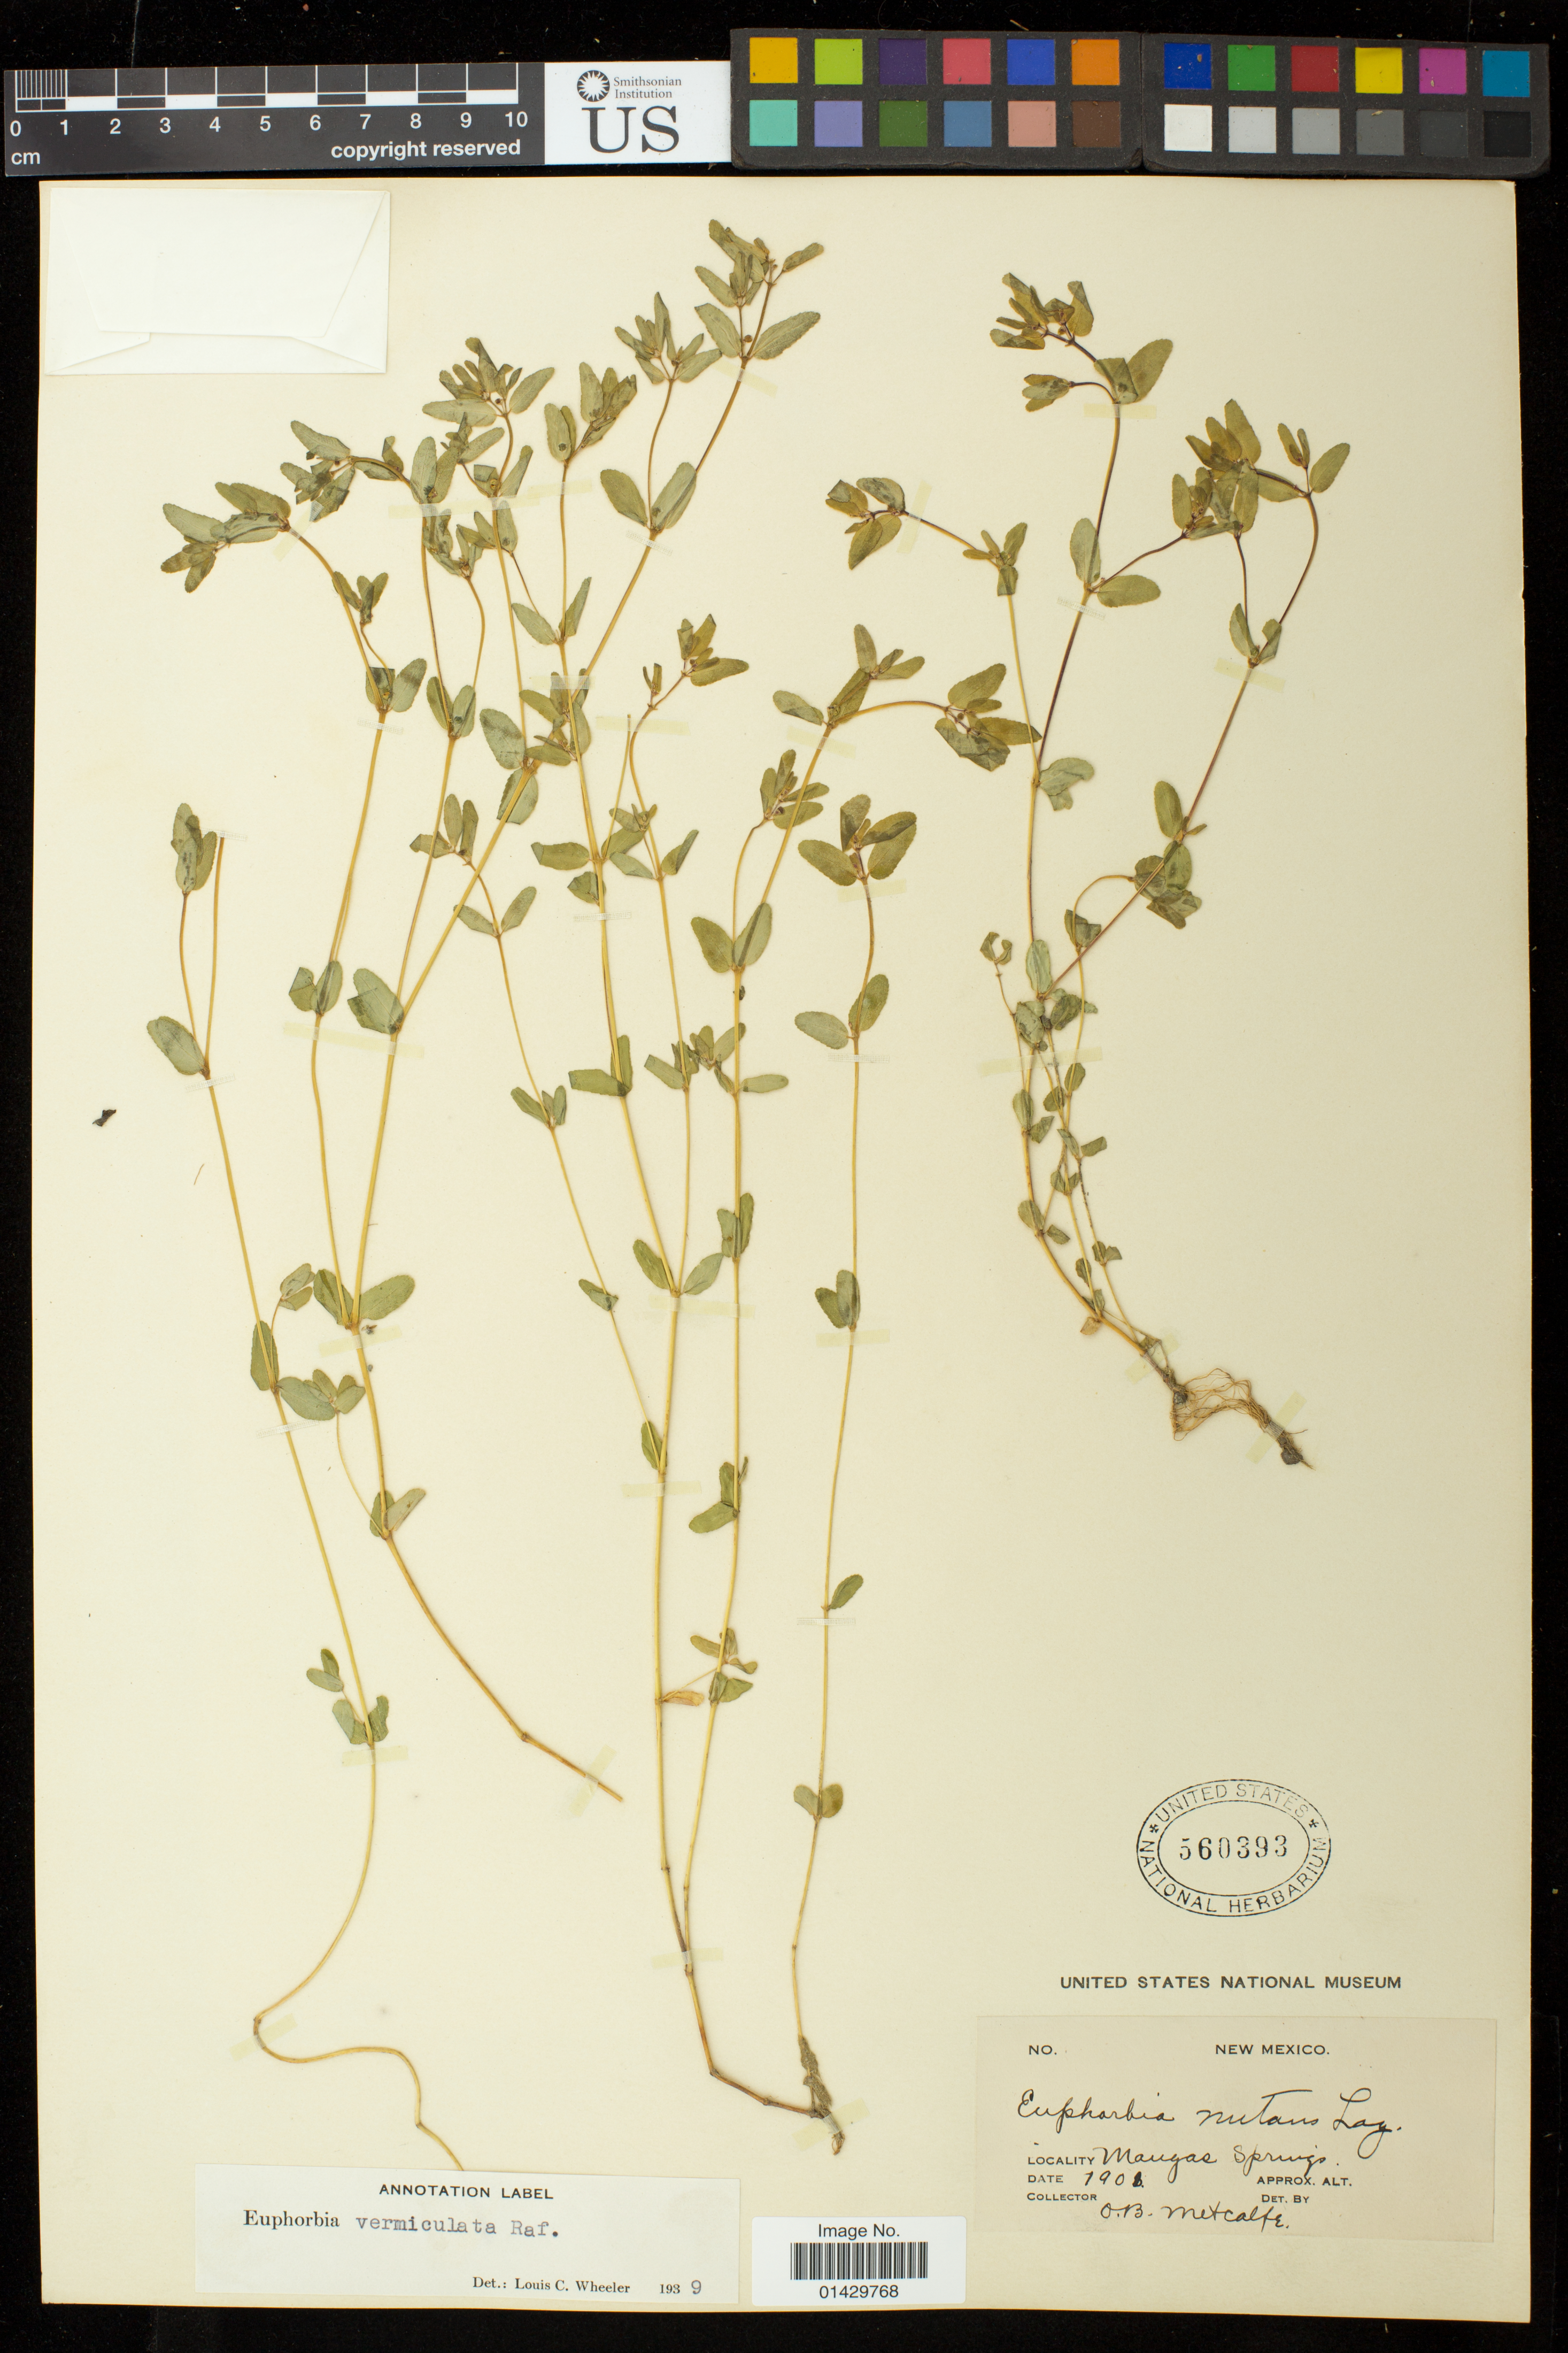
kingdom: Plantae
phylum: Tracheophyta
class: Magnoliopsida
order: Malpighiales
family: Euphorbiaceae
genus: Euphorbia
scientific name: Euphorbia vermiculata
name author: Raf.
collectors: O. Metcalf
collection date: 1901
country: United States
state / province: New Mexico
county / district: Grant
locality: Mangus Springs, New Mexico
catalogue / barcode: US 560393